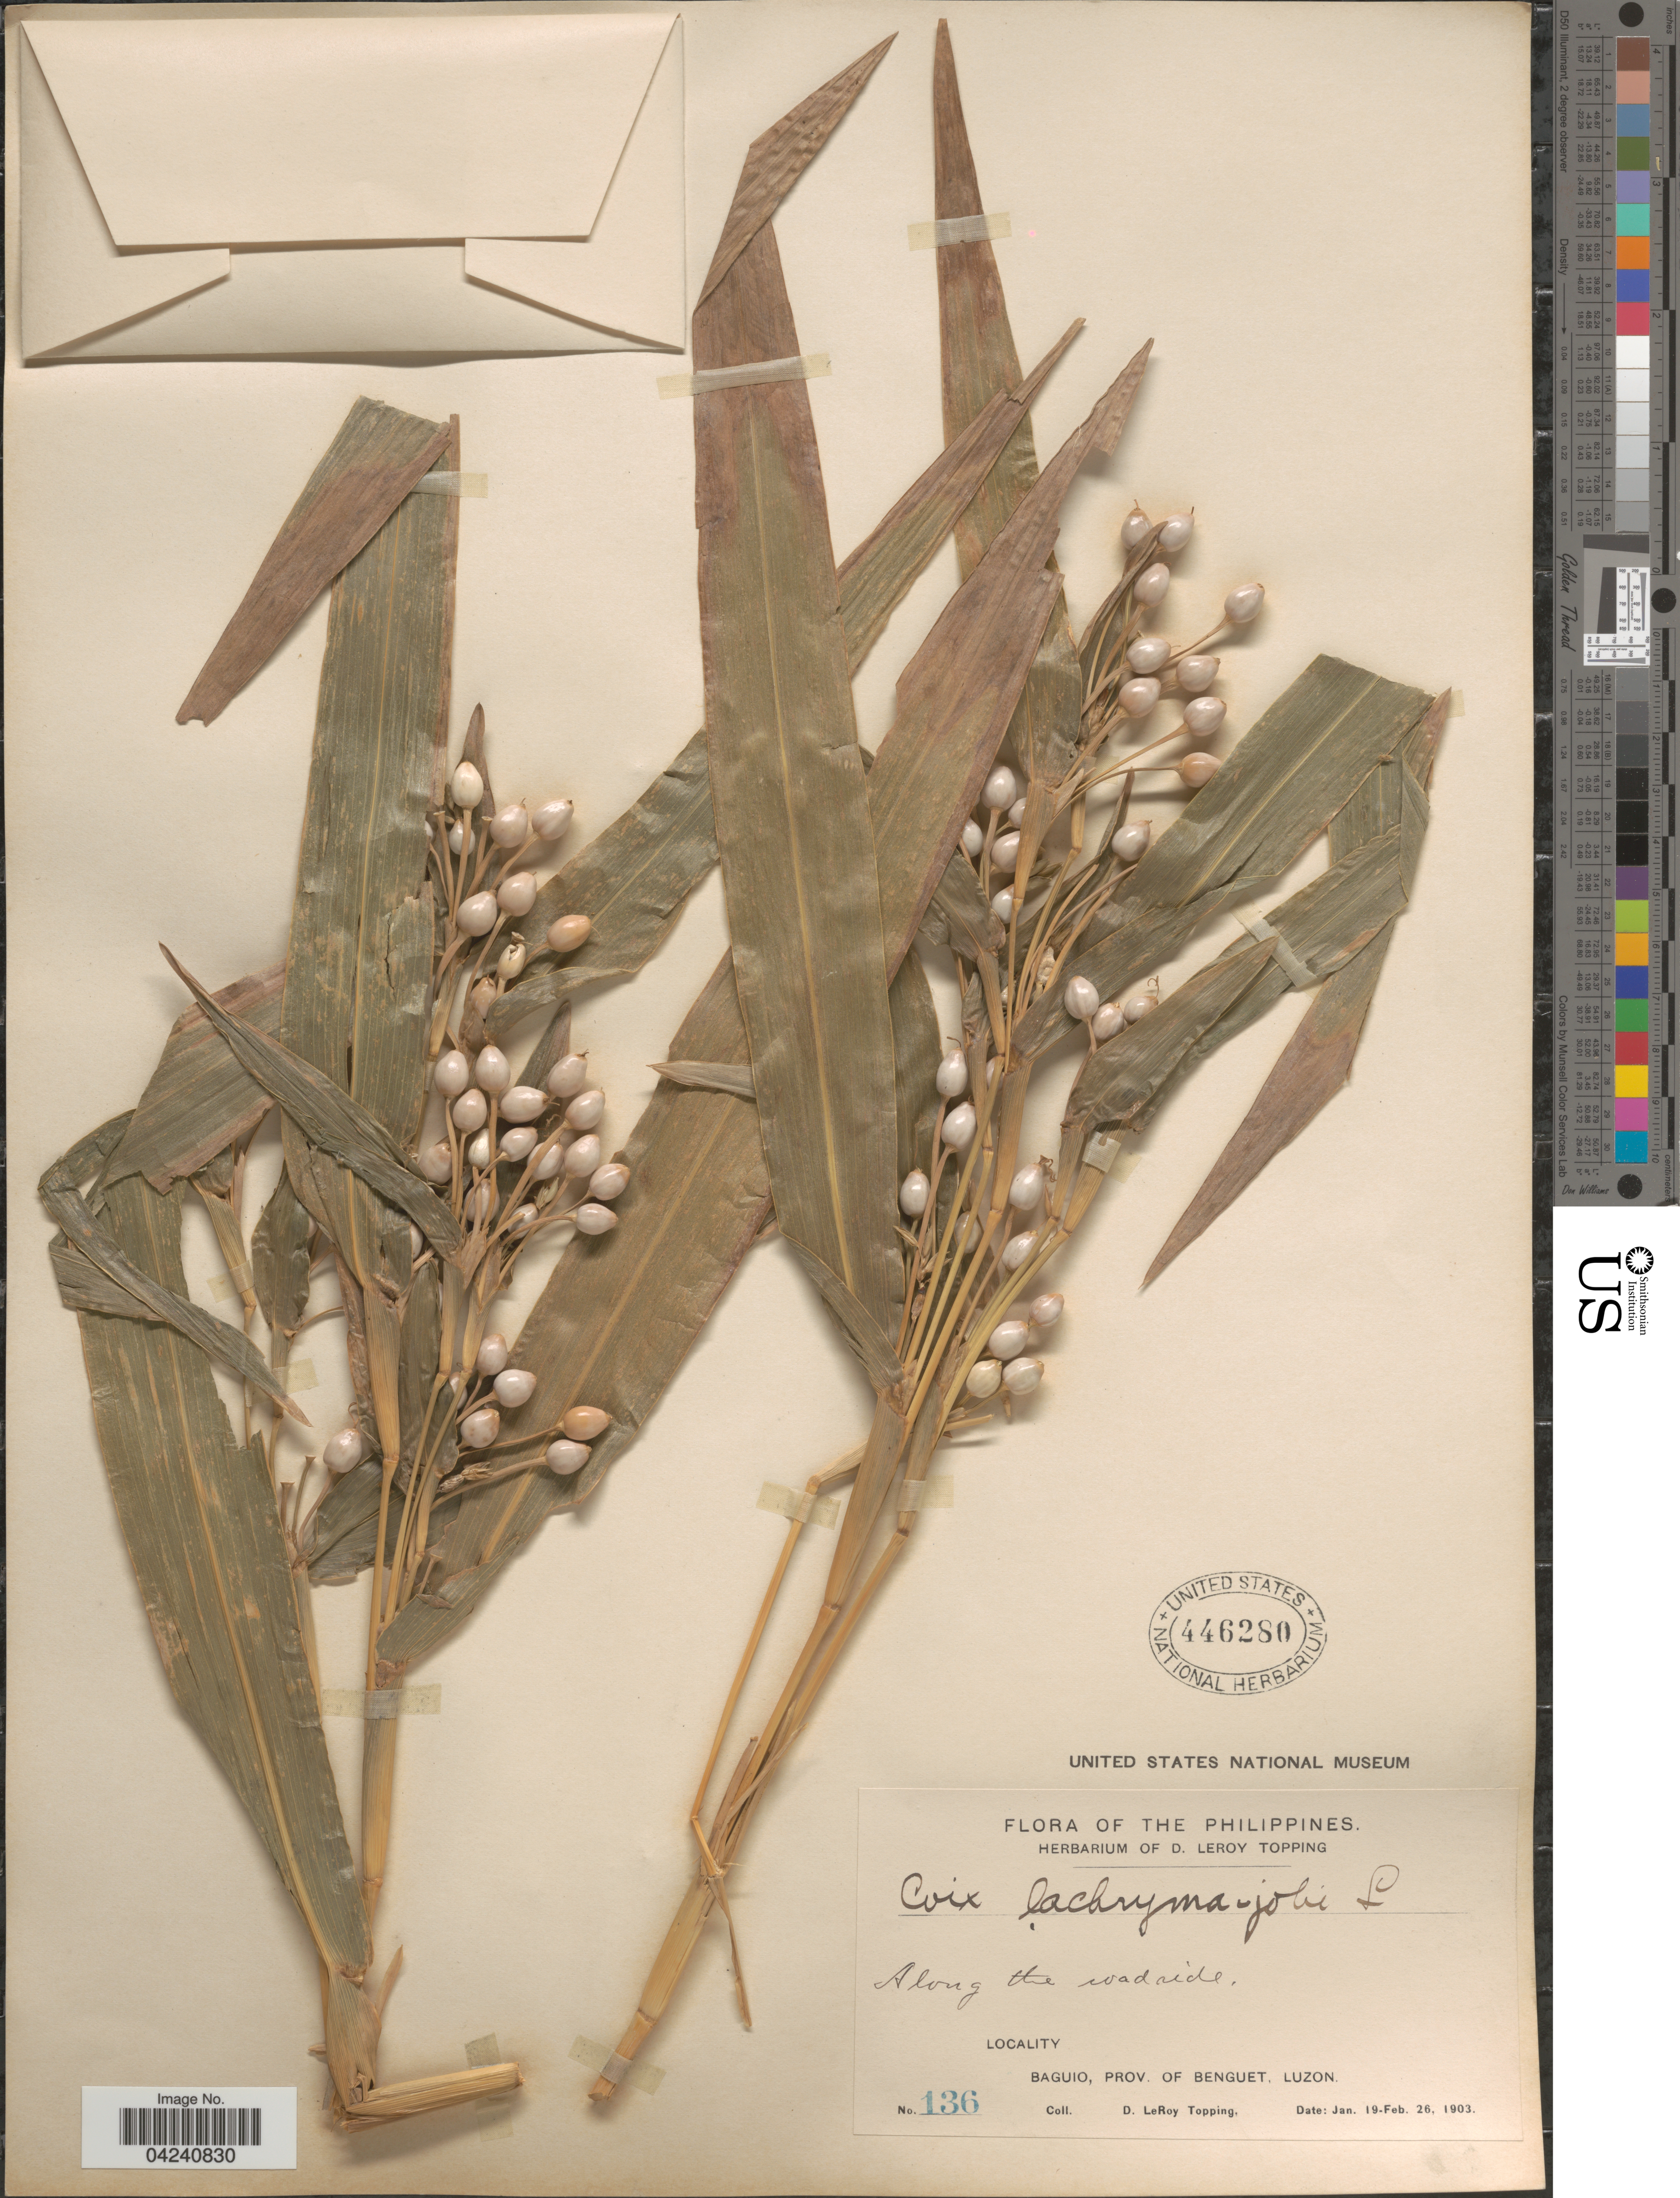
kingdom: Plantae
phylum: Tracheophyta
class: Liliopsida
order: Poales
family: Poaceae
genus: Coix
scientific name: Coix lacryma-jobi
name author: L.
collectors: D. L. Topping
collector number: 136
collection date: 1903-01-19/1903-02-26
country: Philippines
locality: Along the roadside. Baguio, Prov. of Benguet, Luzon.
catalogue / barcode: US 446280